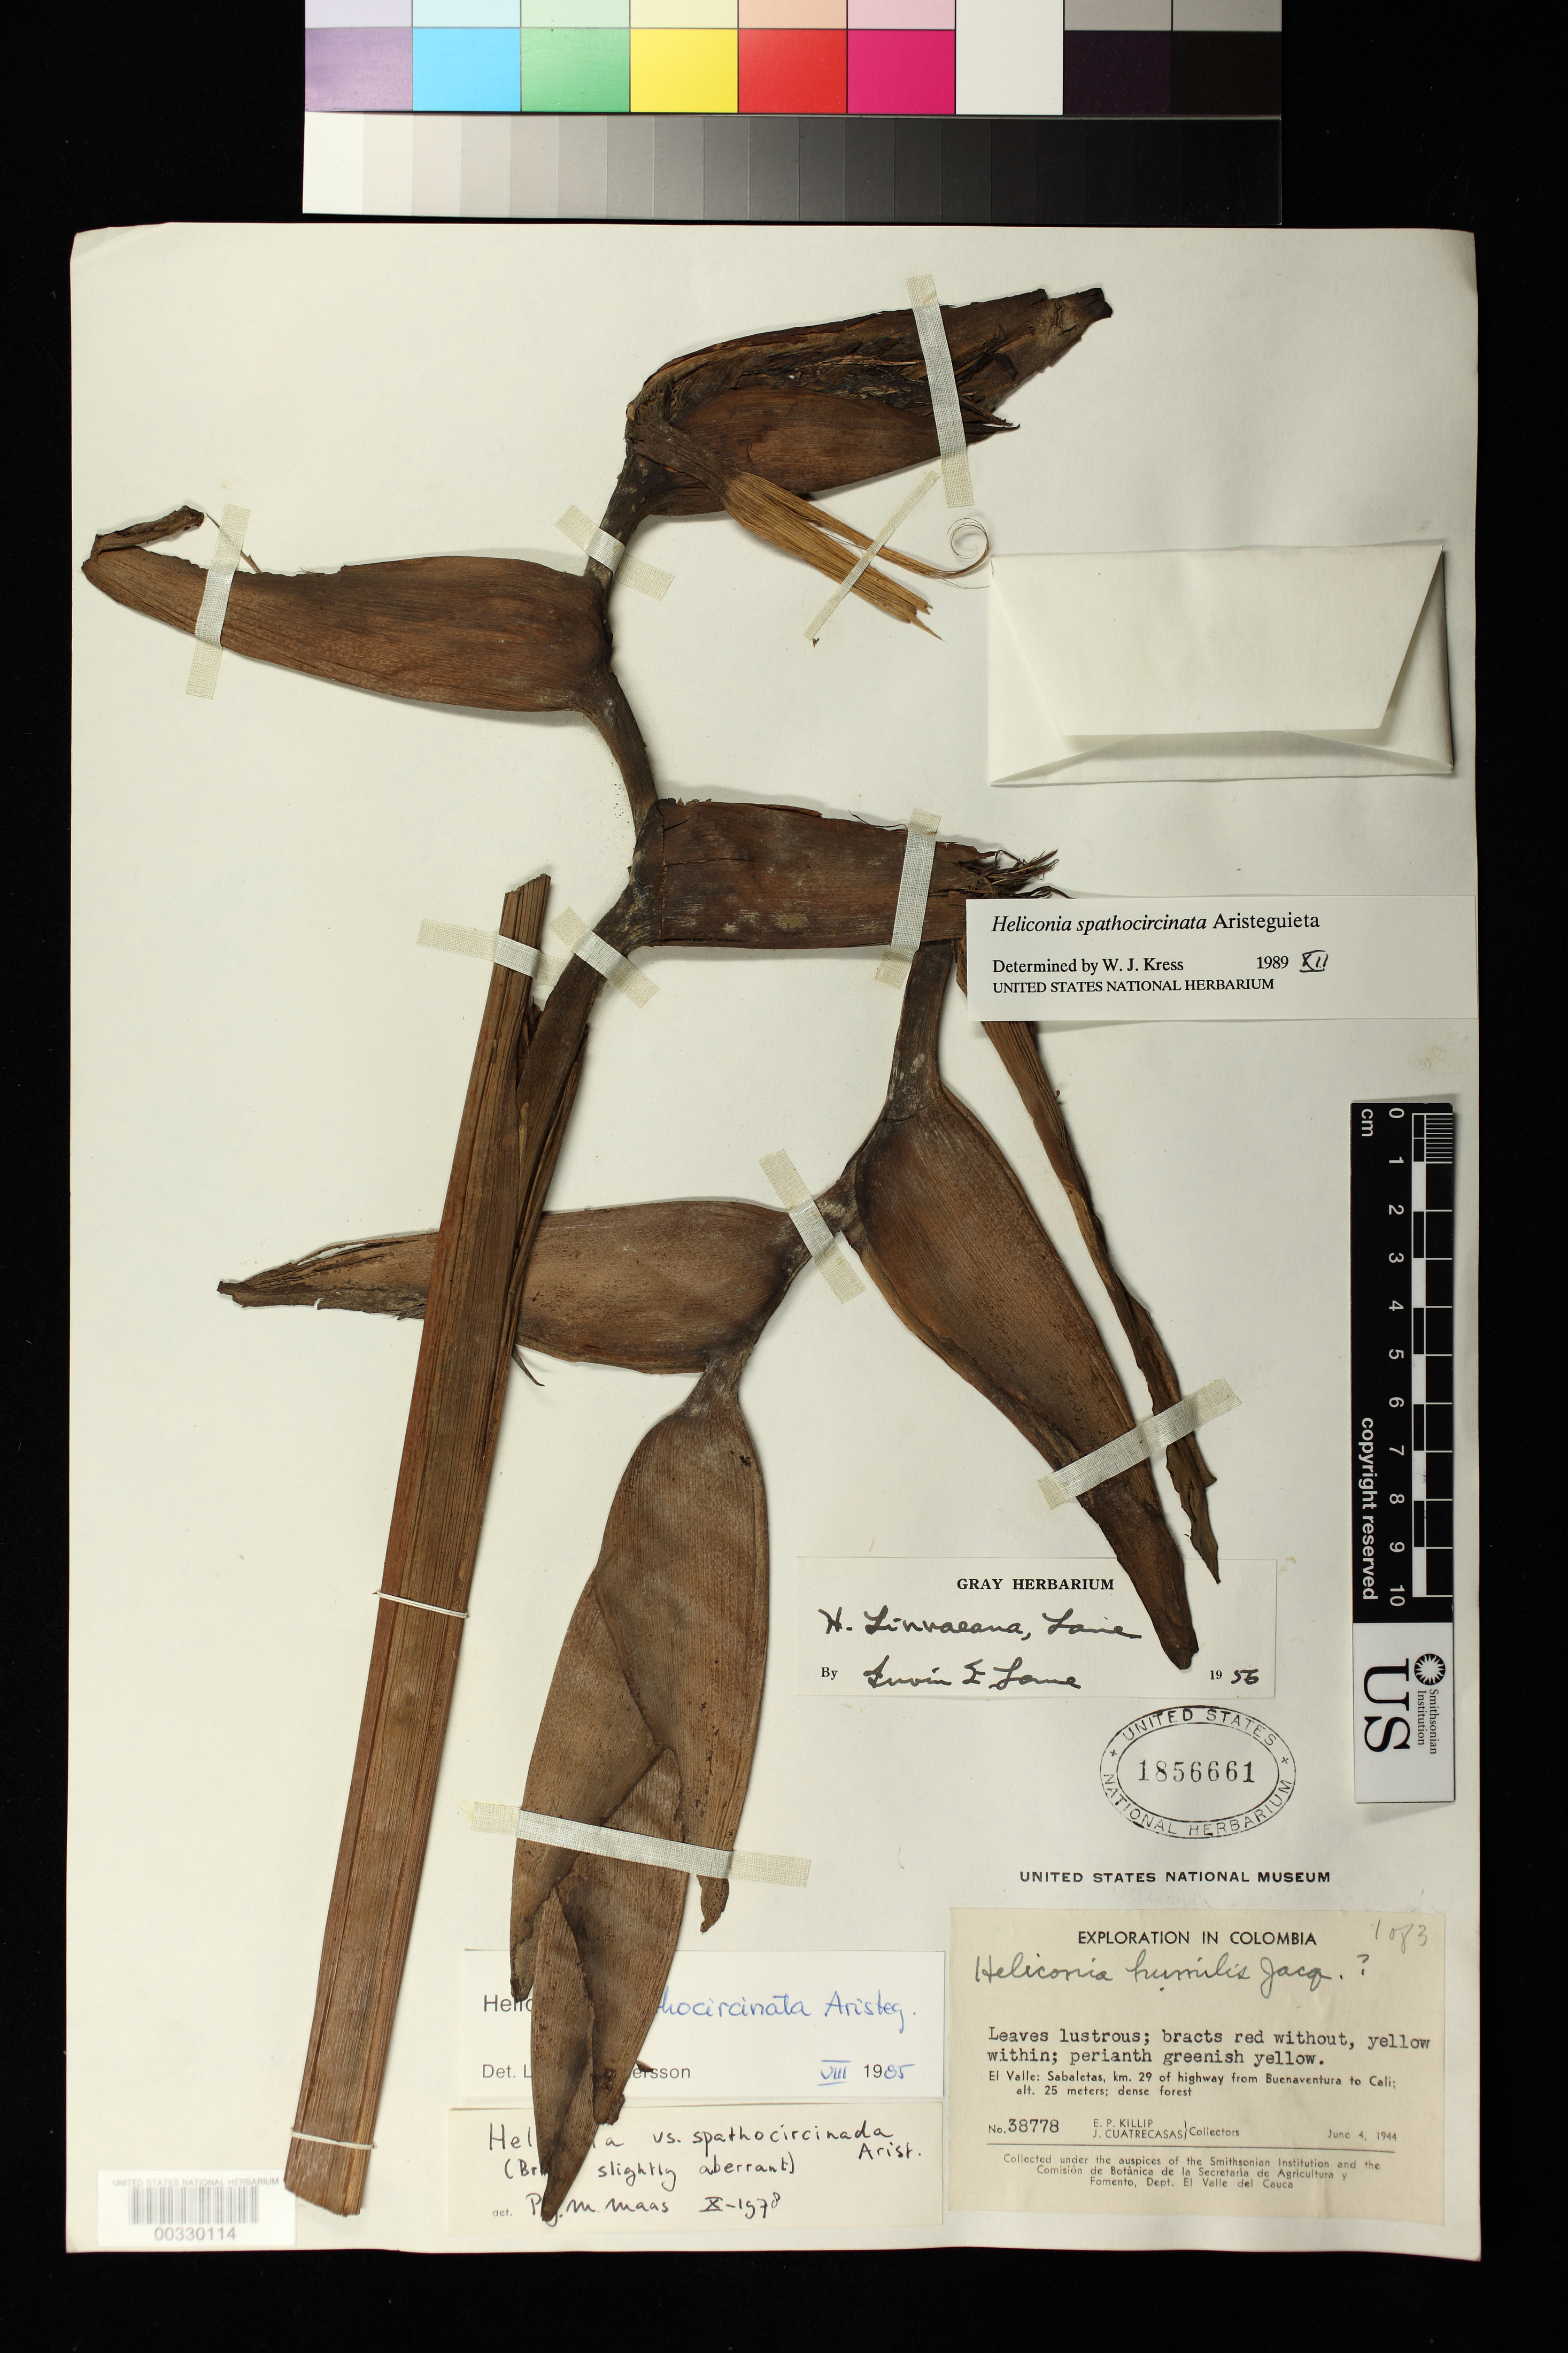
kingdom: Plantae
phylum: Tracheophyta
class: Liliopsida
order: Zingiberales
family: Heliconiaceae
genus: Heliconia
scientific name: Heliconia spathocircinata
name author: Aristeg.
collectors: E. P. Killip & J. Cuatrecasas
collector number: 38778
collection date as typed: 04 Jun 1944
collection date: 1944-06-04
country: Colombia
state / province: Valle del Cauca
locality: Sabaletas, km 29 of highway from Buena Ventura to Cali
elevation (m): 25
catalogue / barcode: US 1856661